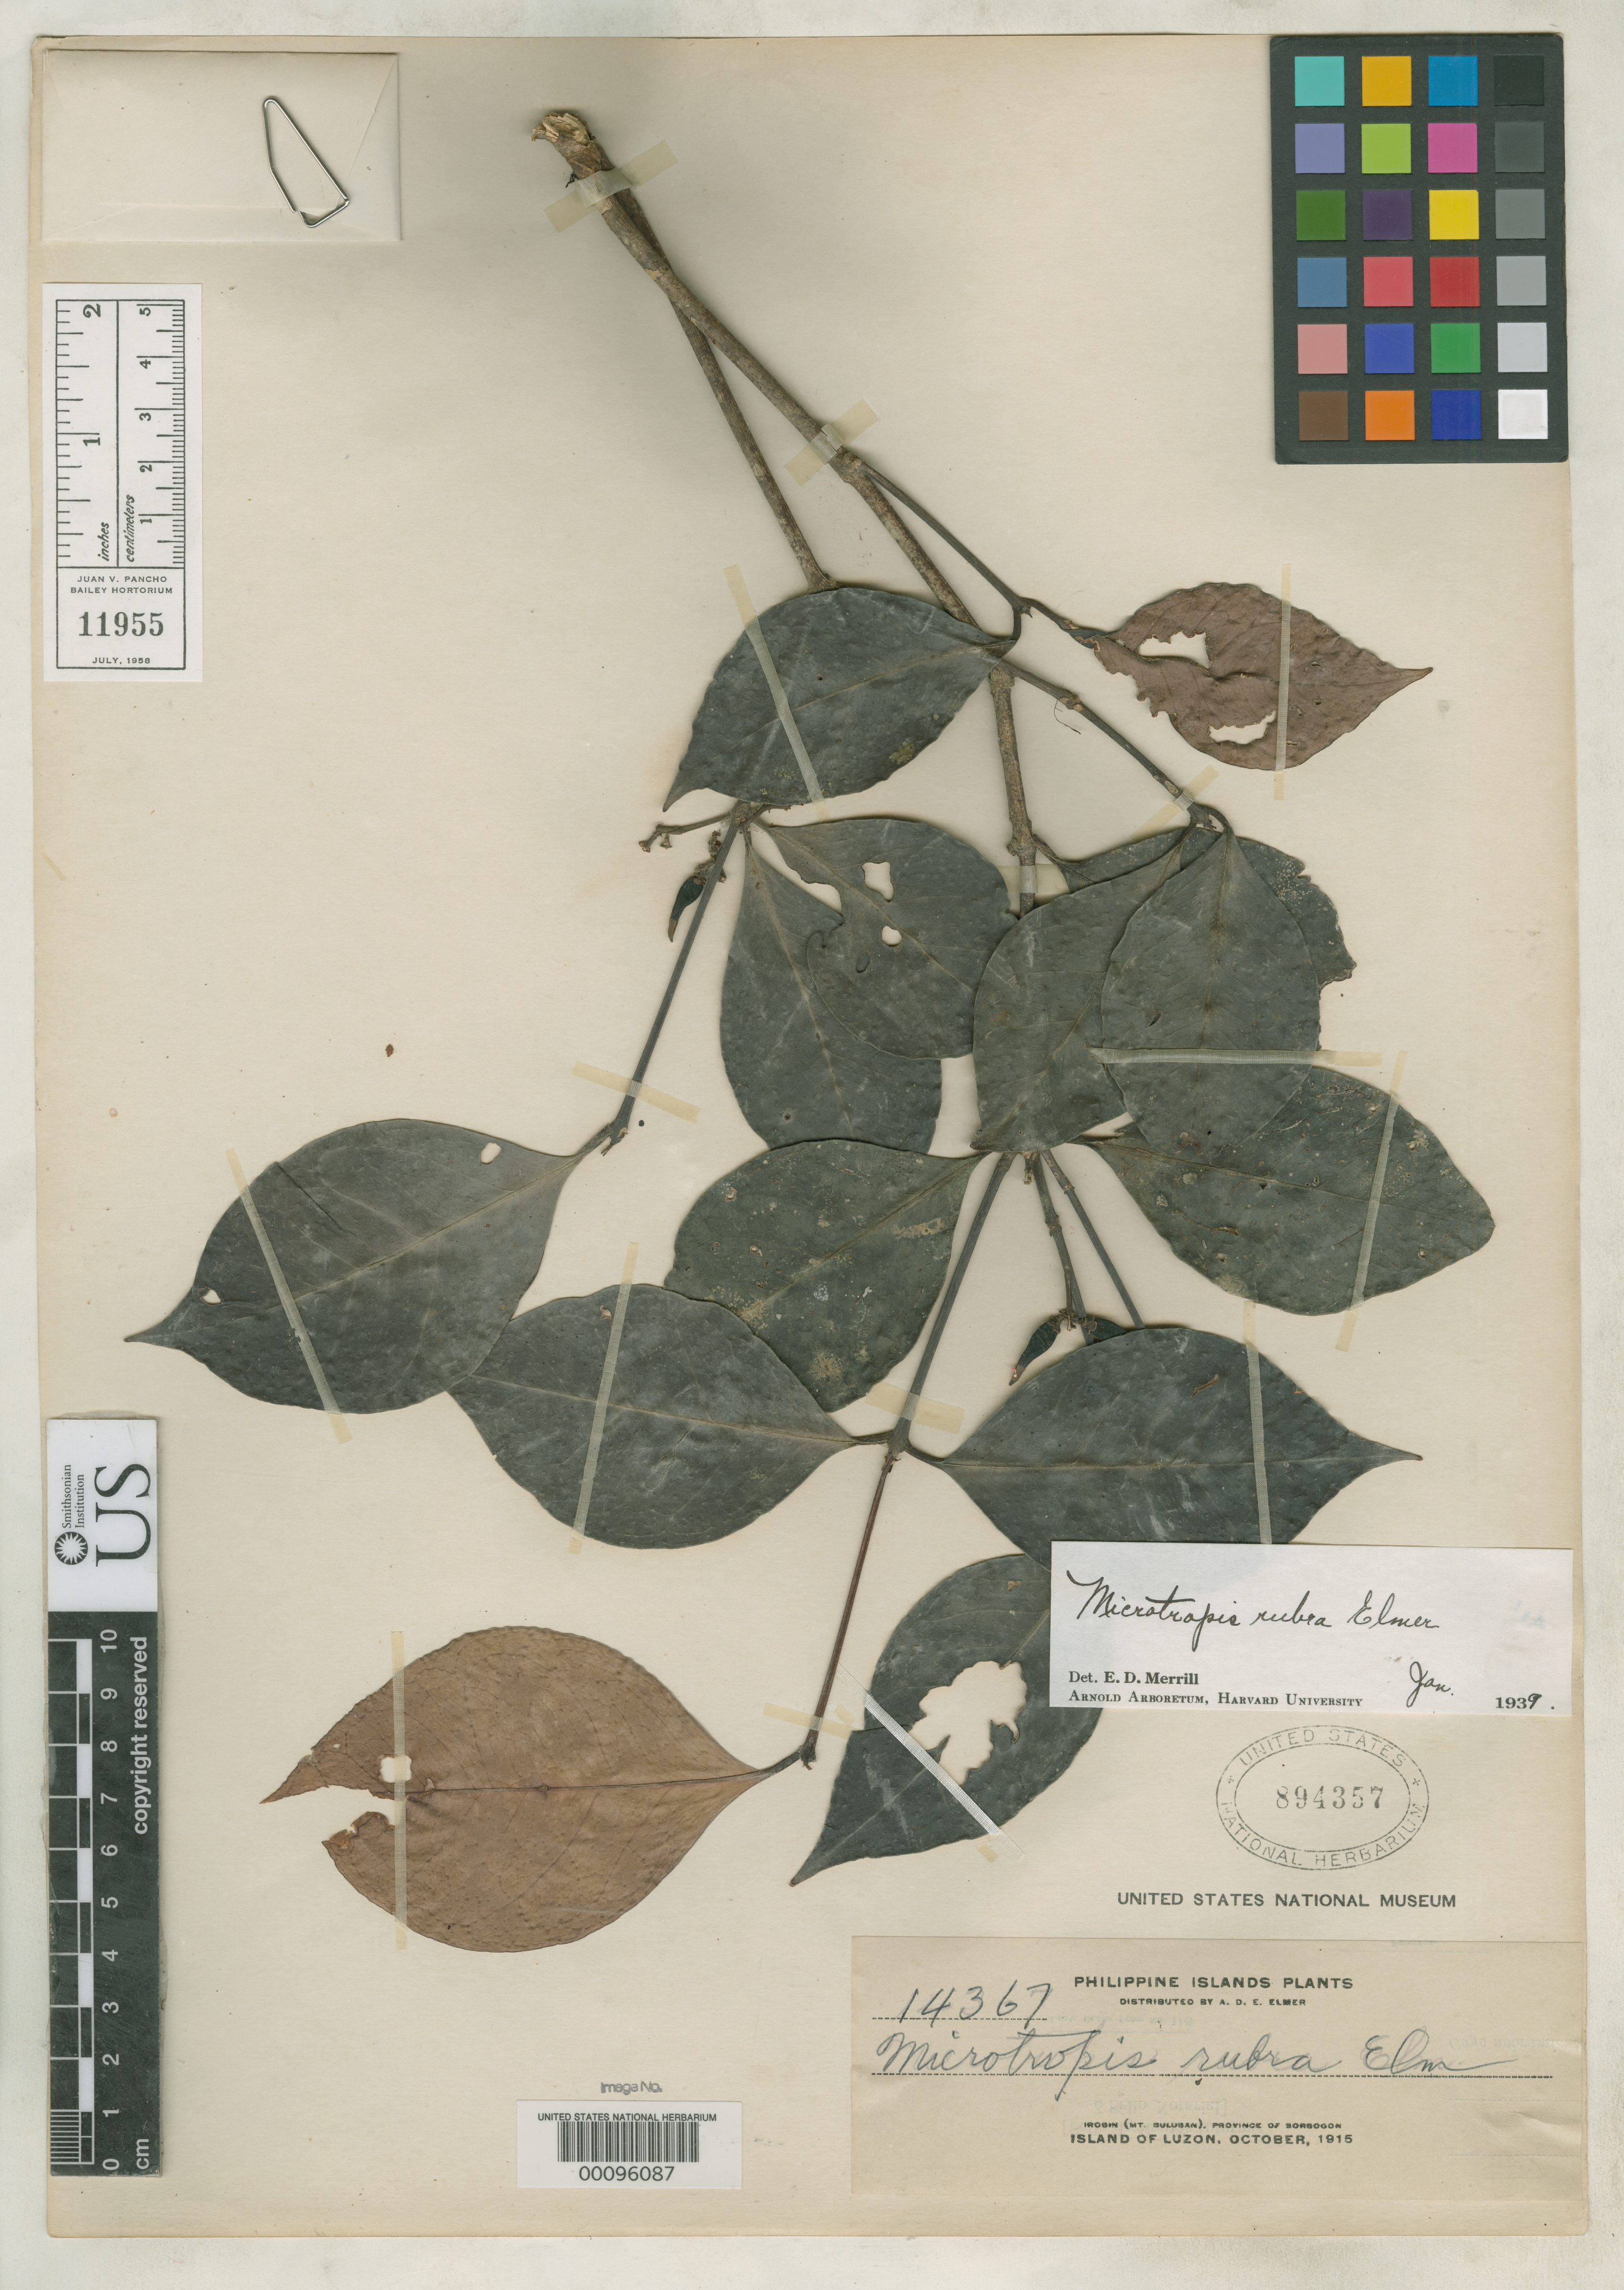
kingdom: Plantae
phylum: Tracheophyta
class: Magnoliopsida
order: Celastrales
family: Celastraceae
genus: Microtropis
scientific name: Microtropis rubra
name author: Elmer ex Merr. & F. L. Freeman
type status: Isotype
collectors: A. D. E. Elmer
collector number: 14367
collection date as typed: Apr 1916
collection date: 1916-04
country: Philippines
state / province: Bicol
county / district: Sorsogon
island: Luzon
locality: Irosin (Mt. Bulusan), Province of Sorsogon, Island of Luzon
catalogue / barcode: US 894357